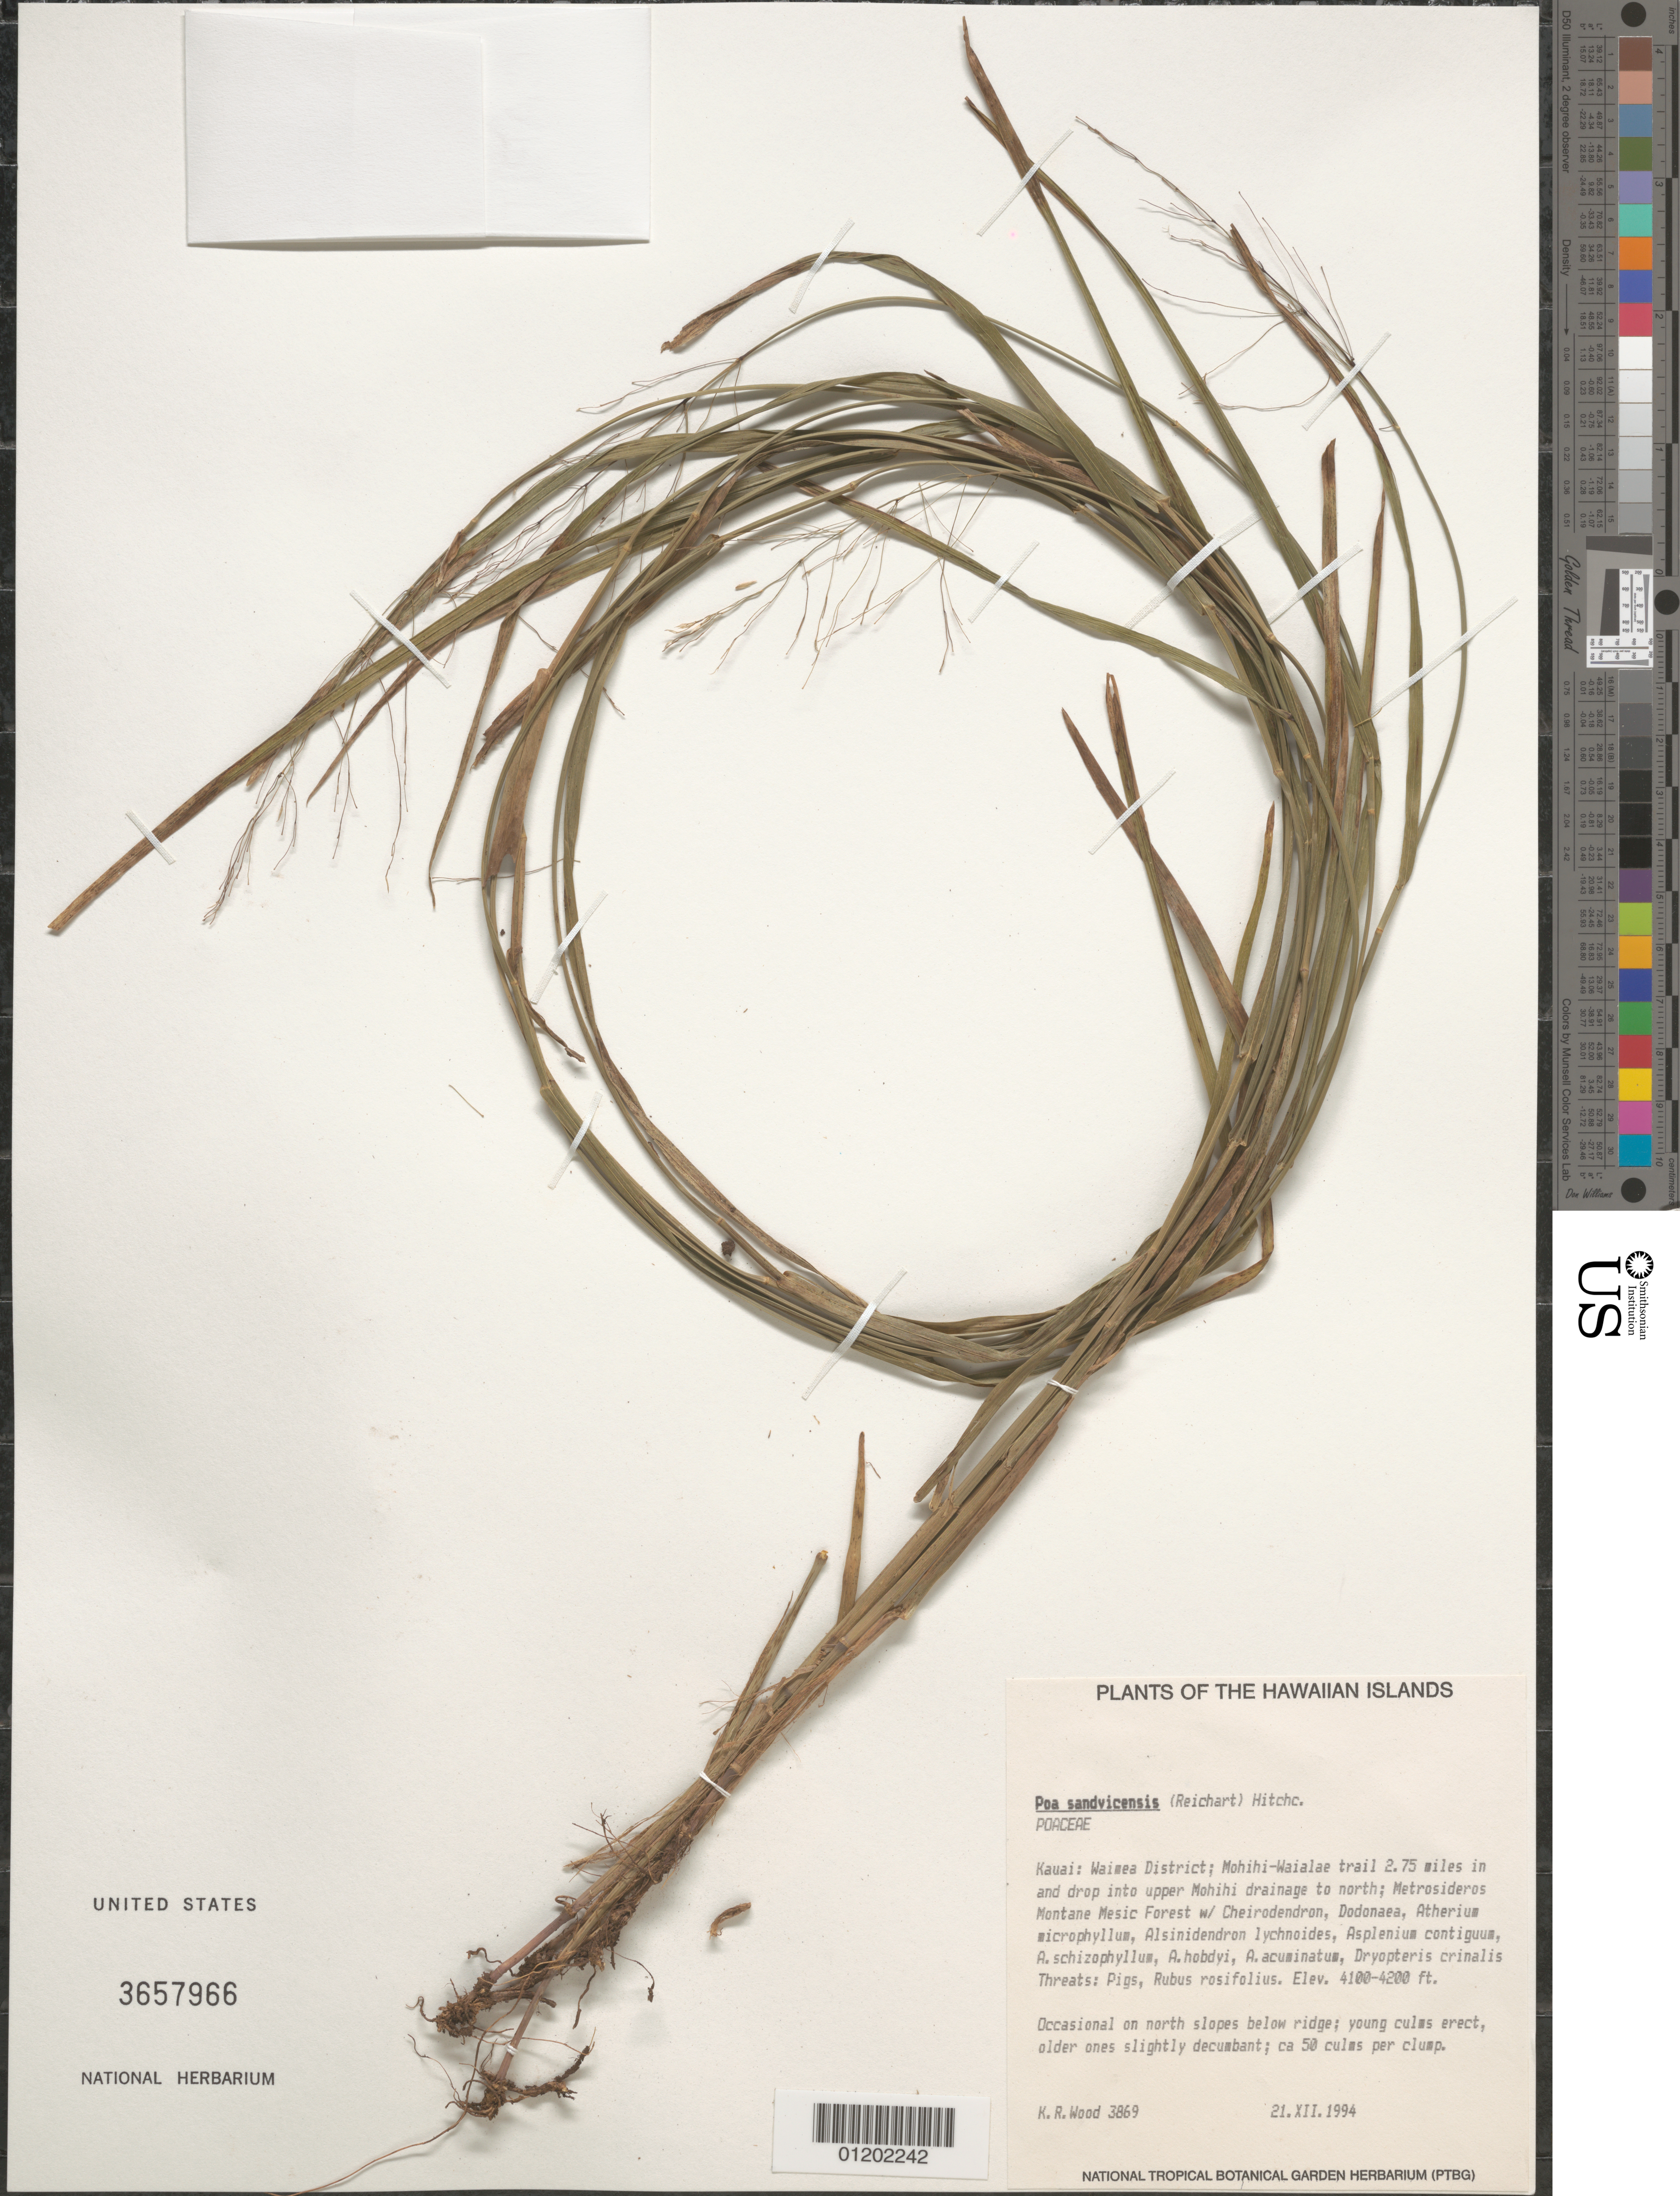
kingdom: Plantae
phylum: Tracheophyta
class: Liliopsida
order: Poales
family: Poaceae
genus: Poa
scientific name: Poa sandvicensis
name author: (Reich) Hitchc.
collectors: K. R. Wood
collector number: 3869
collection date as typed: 21 Dec 1994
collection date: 1994-12-21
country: United States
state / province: Hawaii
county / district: Kauai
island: Kaua'i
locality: Waimea District, Mohihi-Waialae trail, 2.75 mi in and drop into upper Mohihi drainage to north.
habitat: Montane mesic forest.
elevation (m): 1250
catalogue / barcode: US 3657966